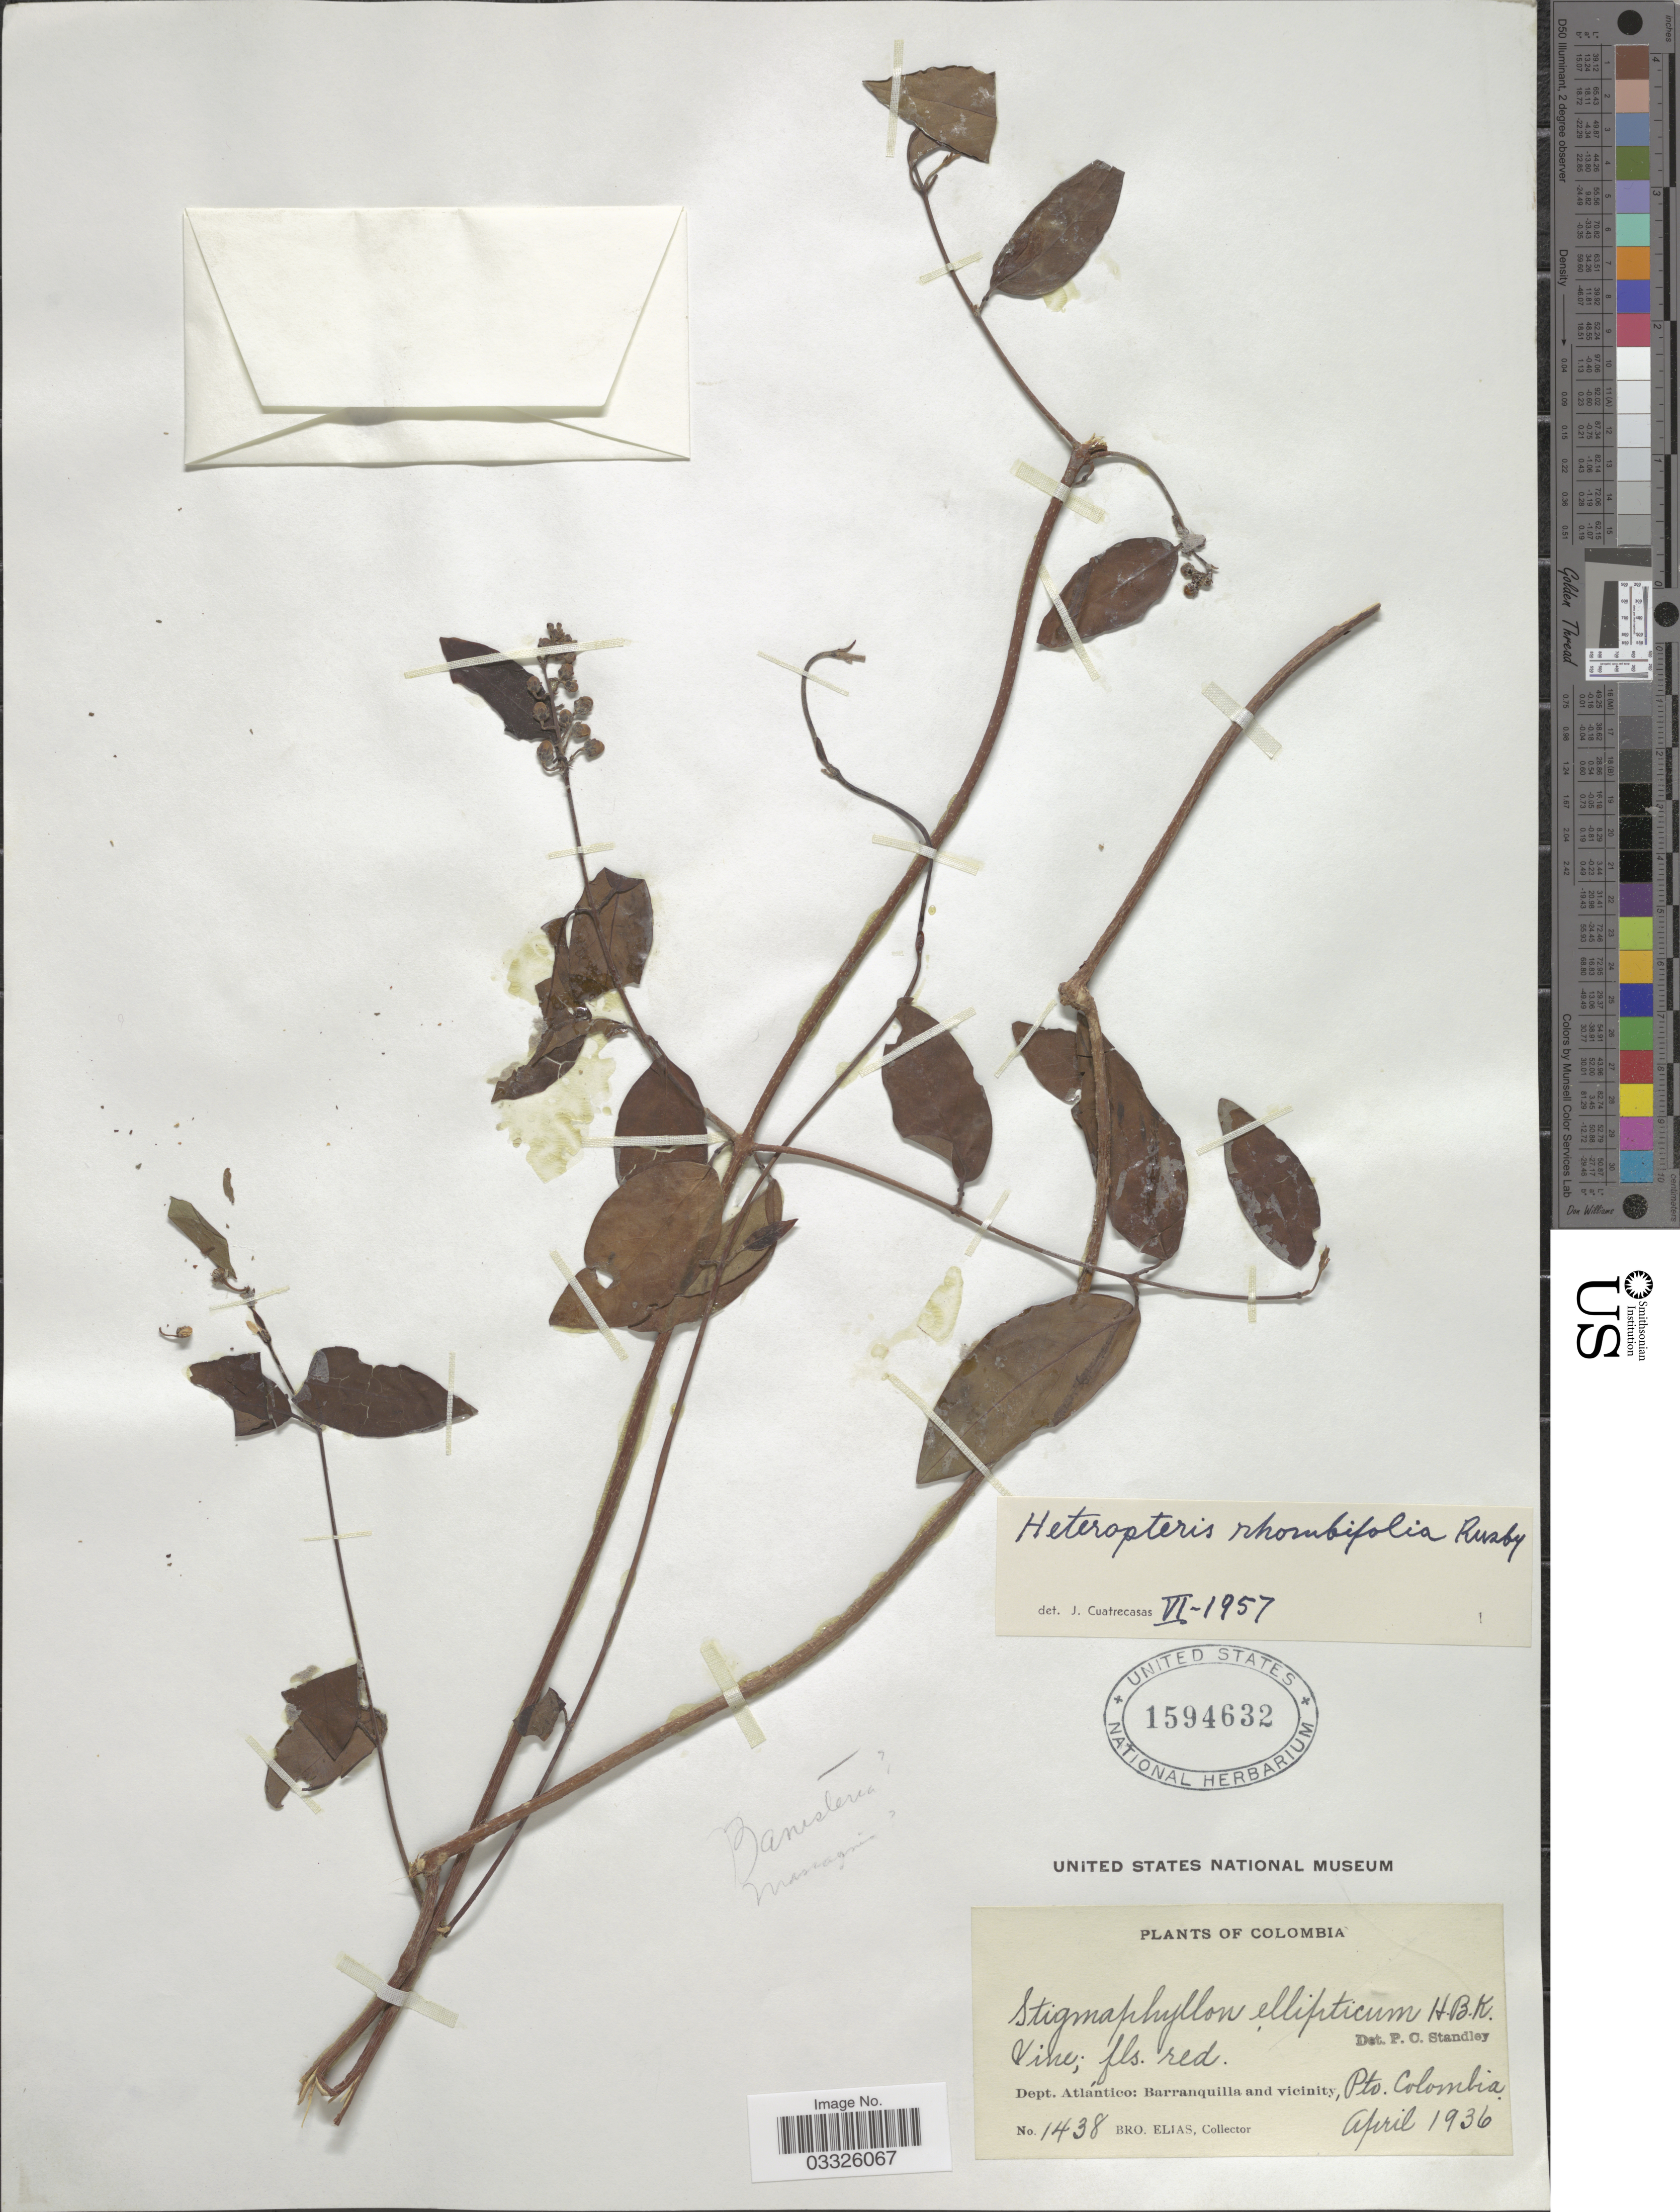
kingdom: Plantae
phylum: Tracheophyta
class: Magnoliopsida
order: Malpighiales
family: Malpighiaceae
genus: Heteropterys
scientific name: Heteropterys prunifolia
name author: (Kunth) W.R. Anderson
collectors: Bro. Elias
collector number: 1438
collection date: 1936-04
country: Colombia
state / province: Atlántico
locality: Dept. Atlántico: Barranquilla and vicinity, Pto. Colombia.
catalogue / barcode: US 1594632